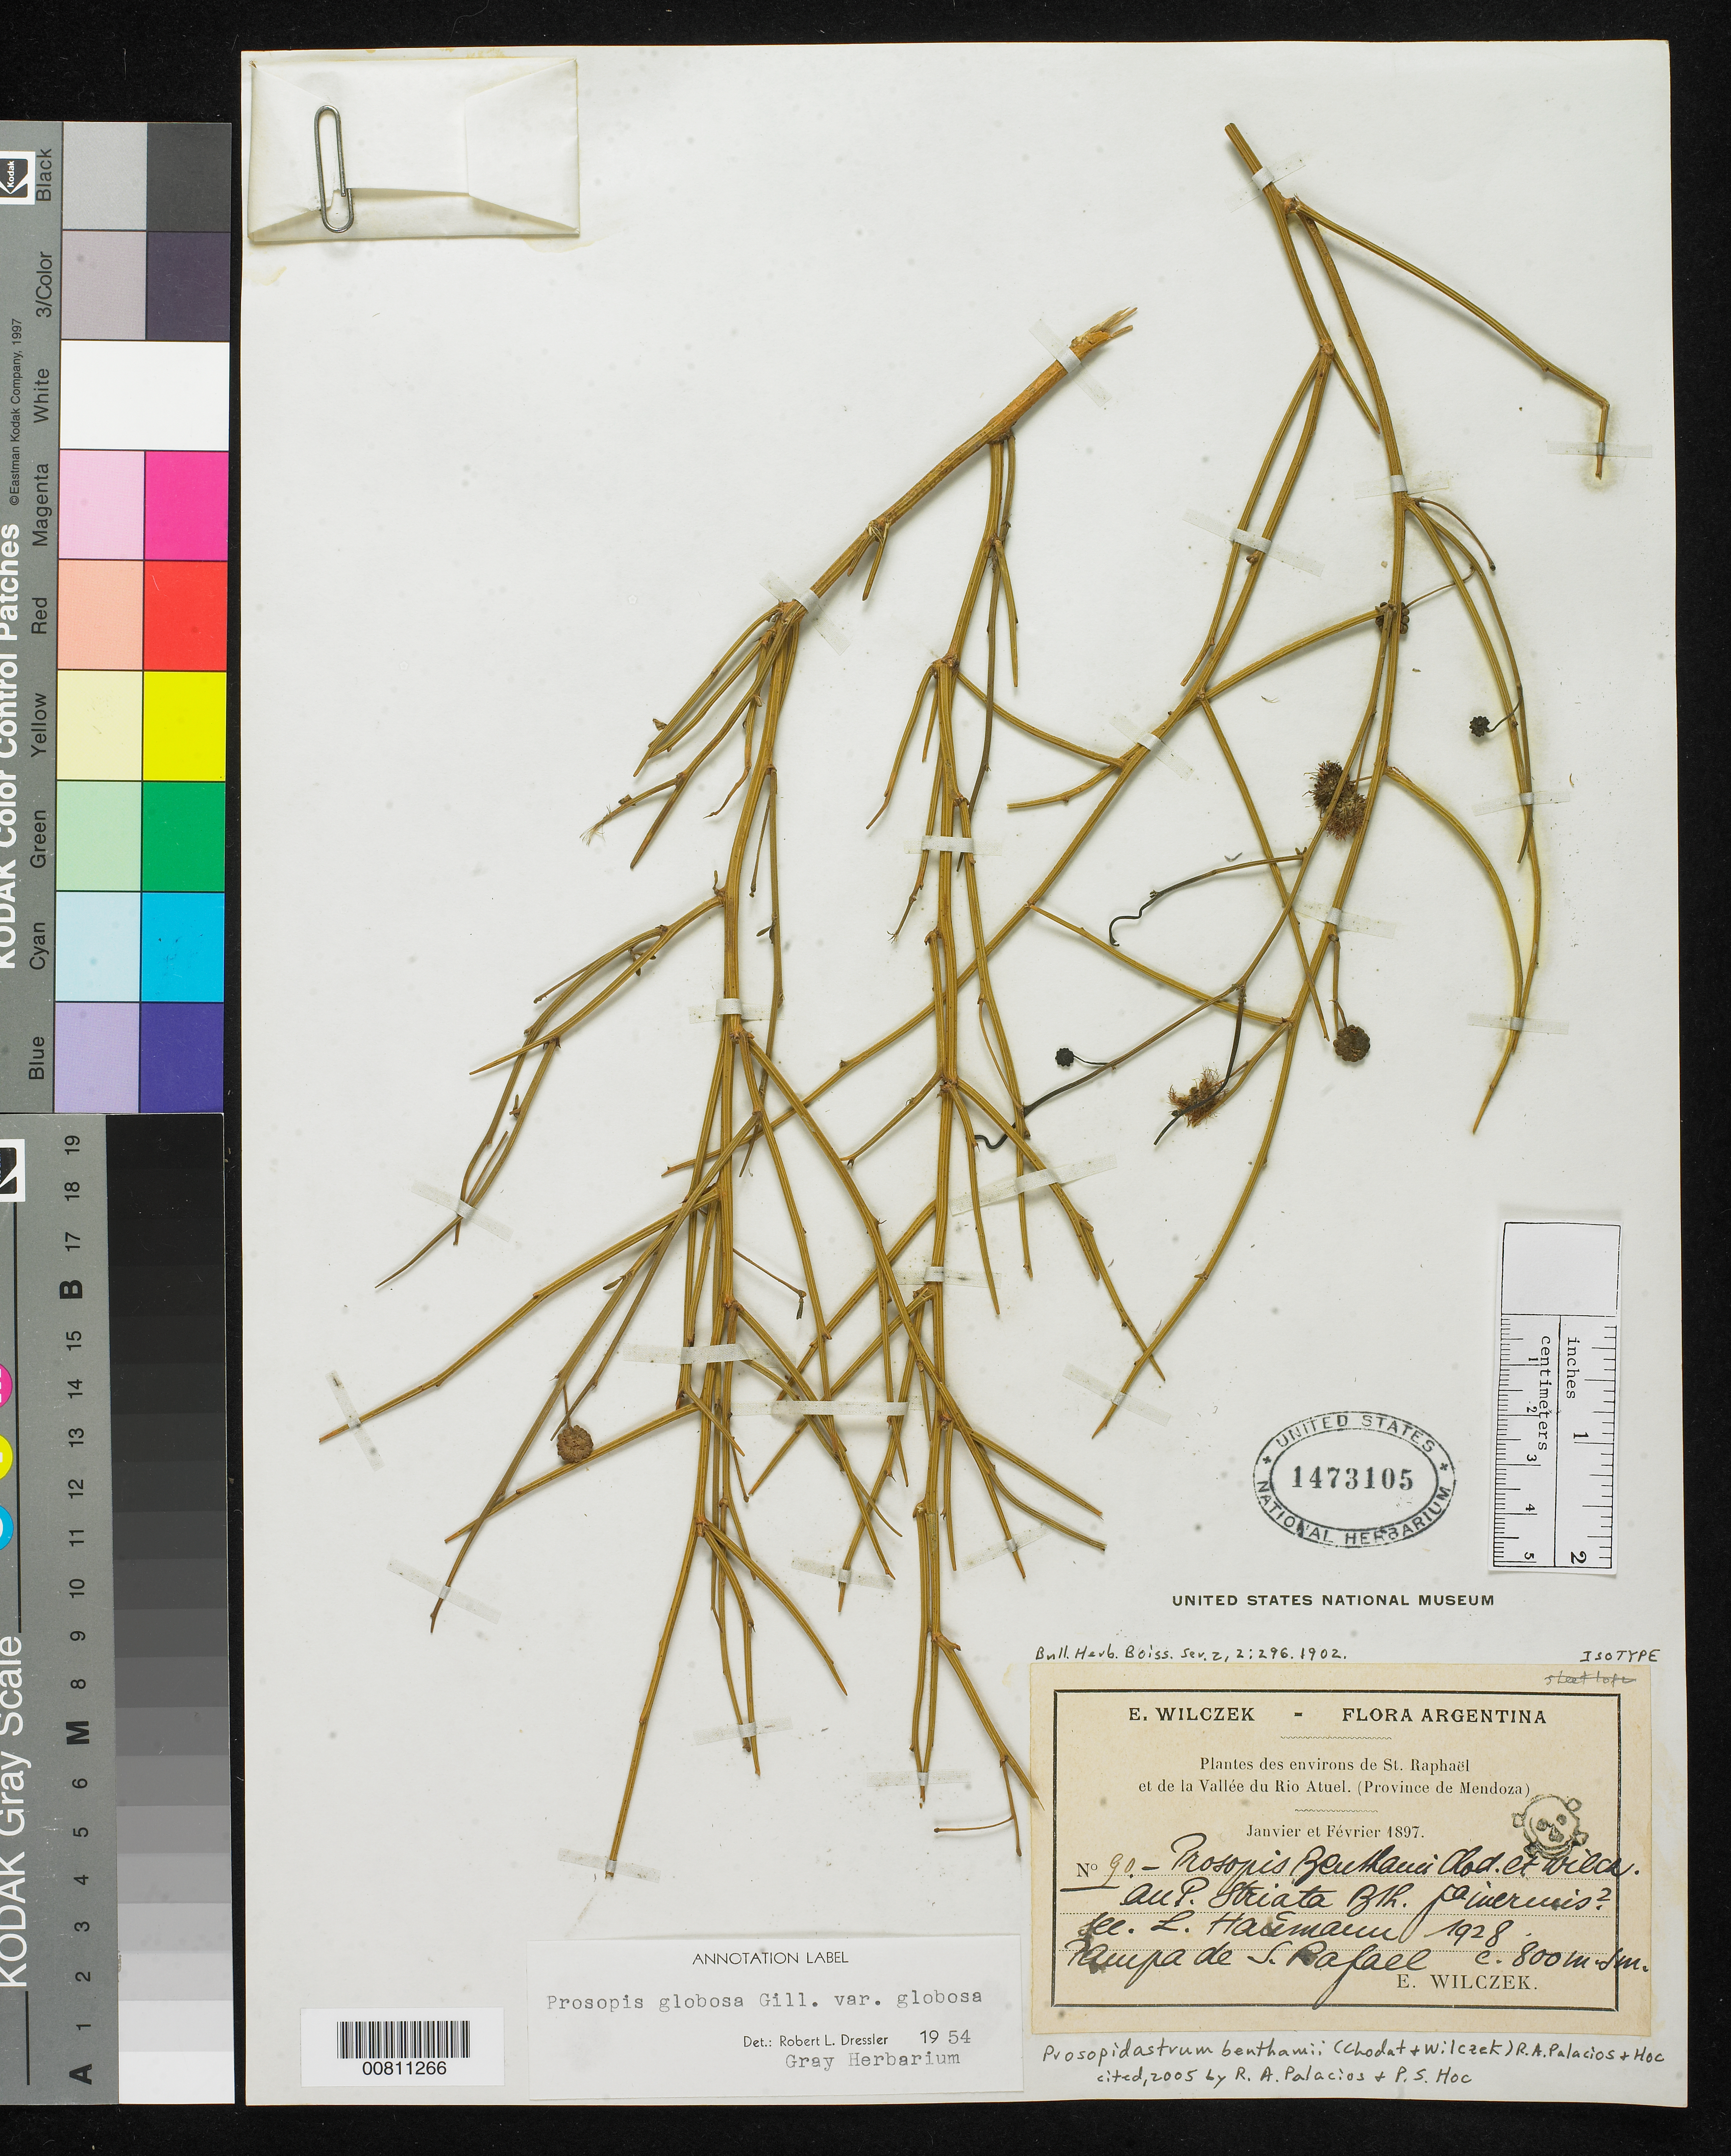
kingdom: Plantae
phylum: Tracheophyta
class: Magnoliopsida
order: Fabales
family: Fabaceae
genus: Prosopis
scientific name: Prosopis benthamii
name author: Chodat & Wilczek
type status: Isotype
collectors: E. Wilczek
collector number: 90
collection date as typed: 1928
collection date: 1928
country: Argentina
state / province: Mendoza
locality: Environs de St. Raphael et de la Vallée du Rio Atual. (Province de Mendoza). Pampa de S. Rafael.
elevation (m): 800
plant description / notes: Cited 2005 by Palacios & Hoc, Bol. Soc. Argent. Bot. 40: 118 (2005).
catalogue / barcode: US 1473105